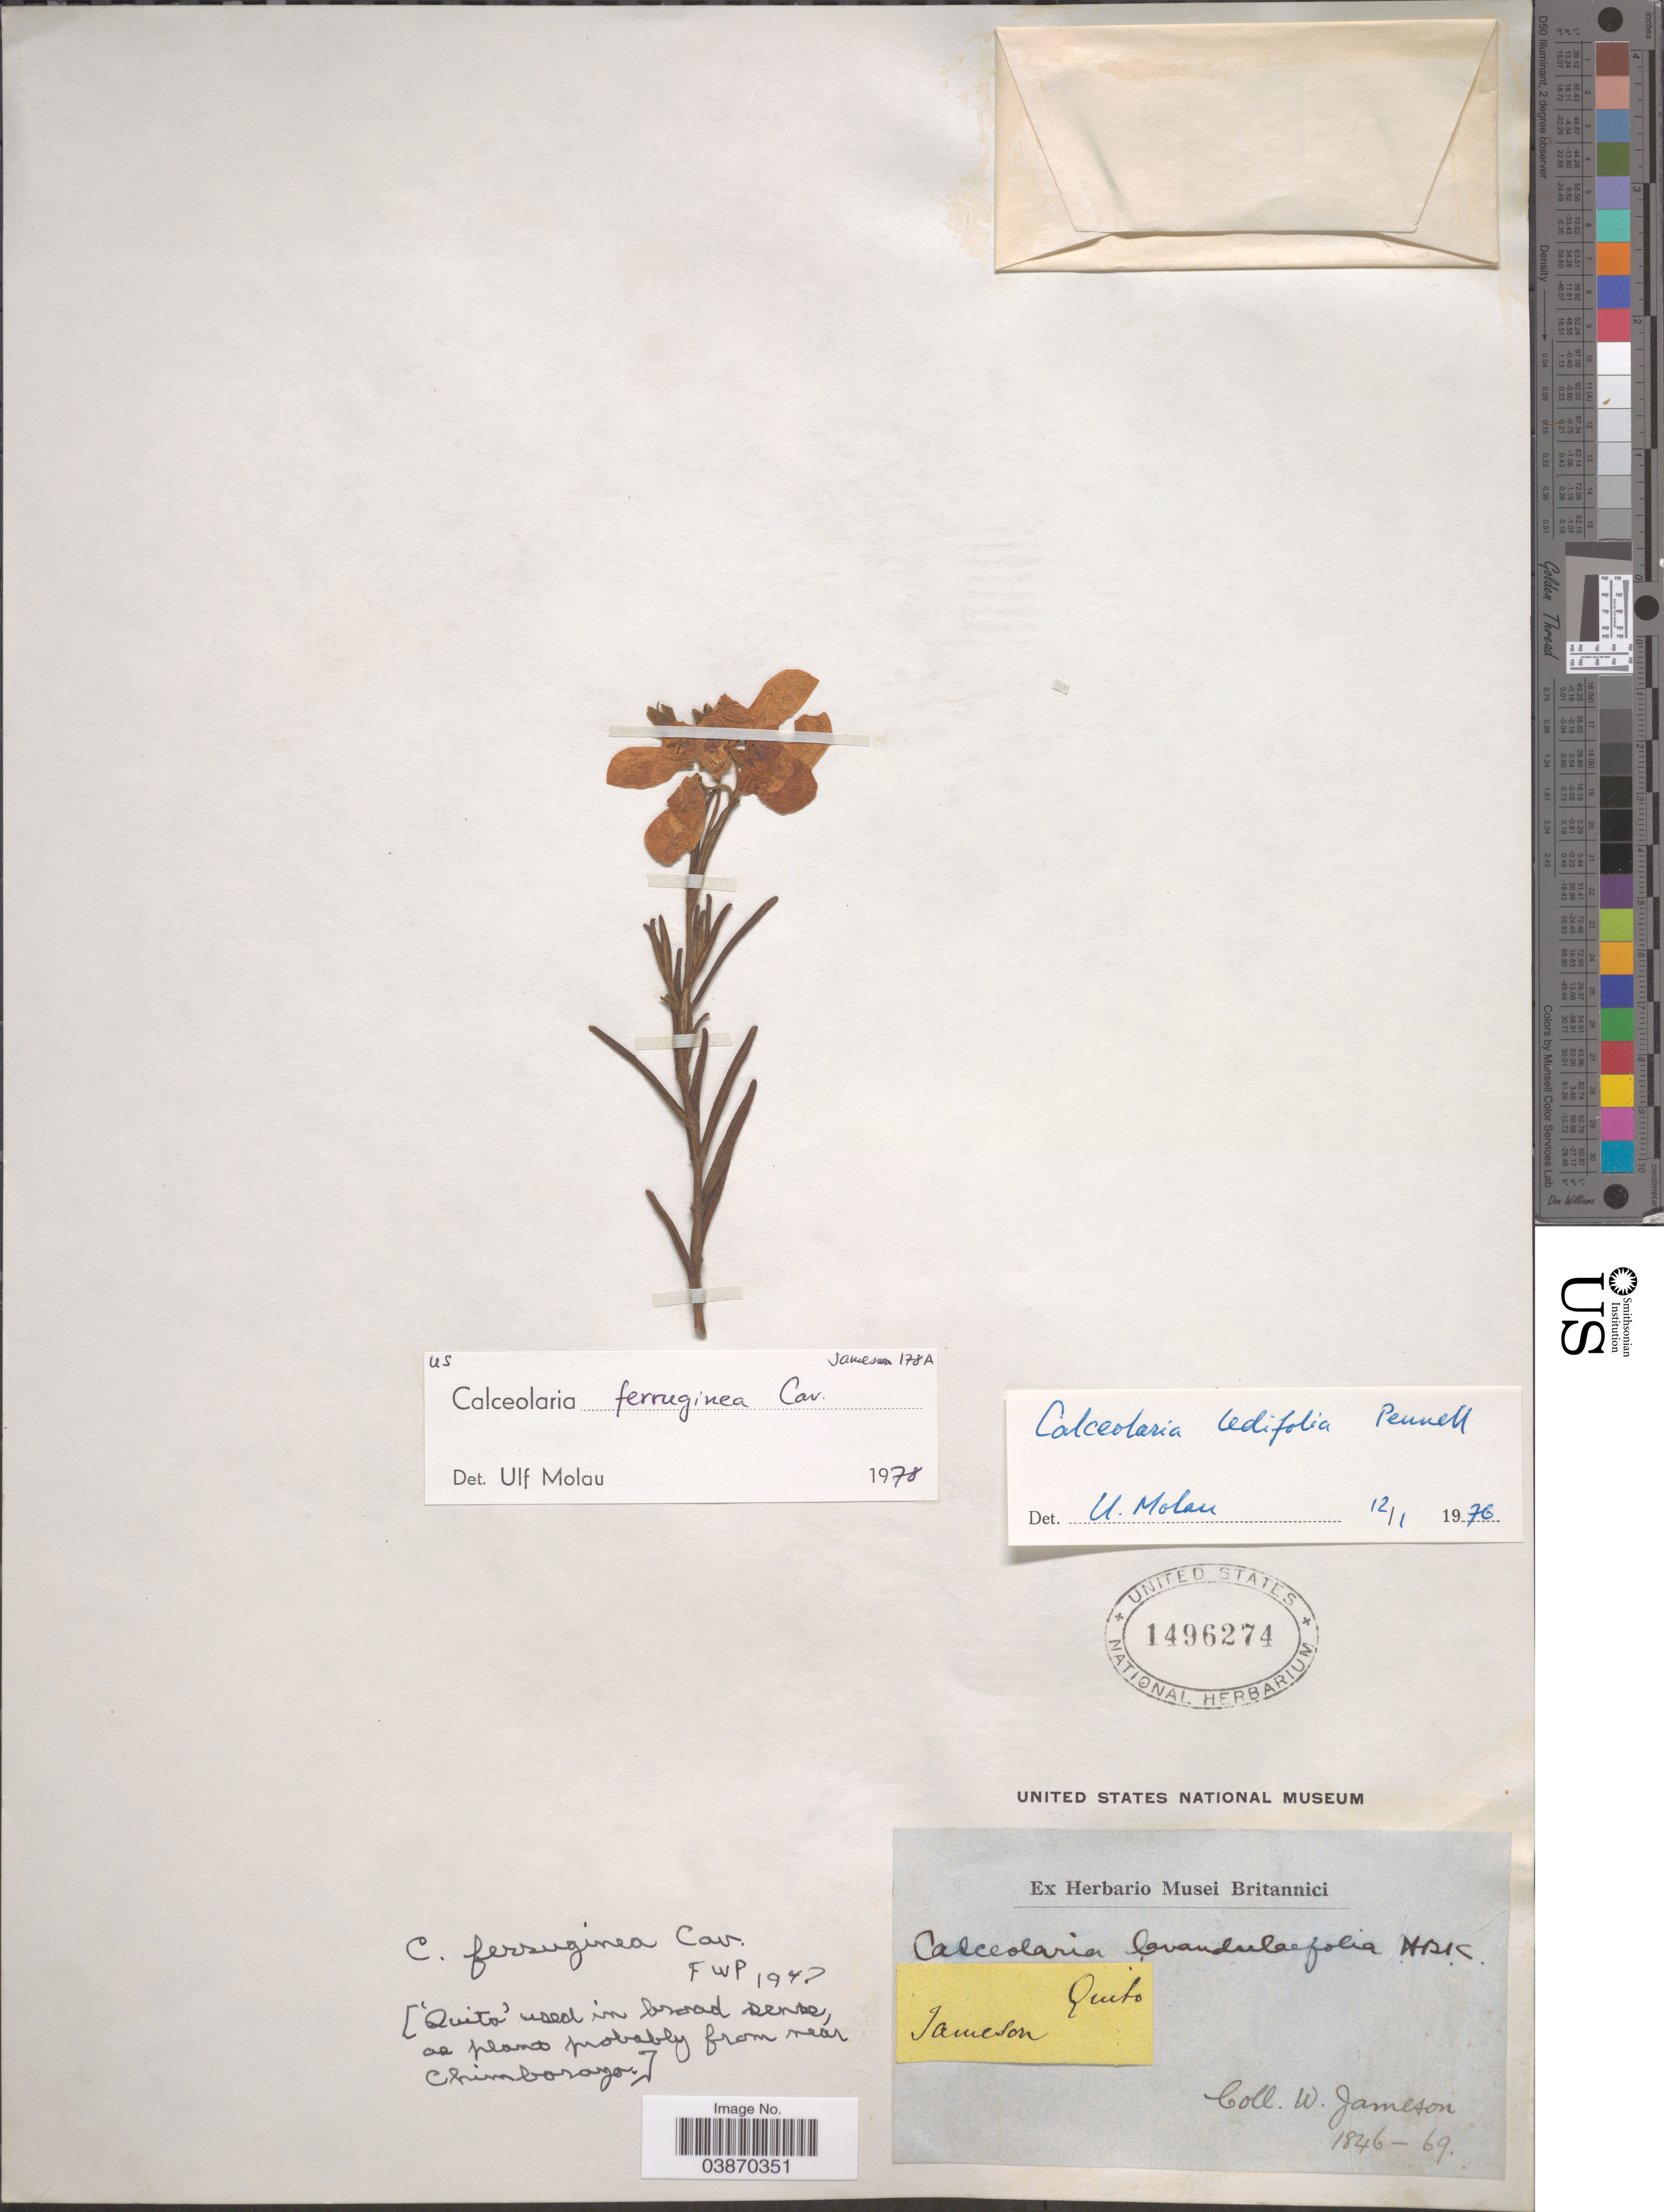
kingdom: Plantae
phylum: Tracheophyta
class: Magnoliopsida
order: Lamiales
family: Calceolariaceae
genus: Calceolaria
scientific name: Calceolaria ferruginea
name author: Cav.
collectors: W. Jameson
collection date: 1846/1869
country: Ecuador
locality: Quito.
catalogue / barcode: US 1496274